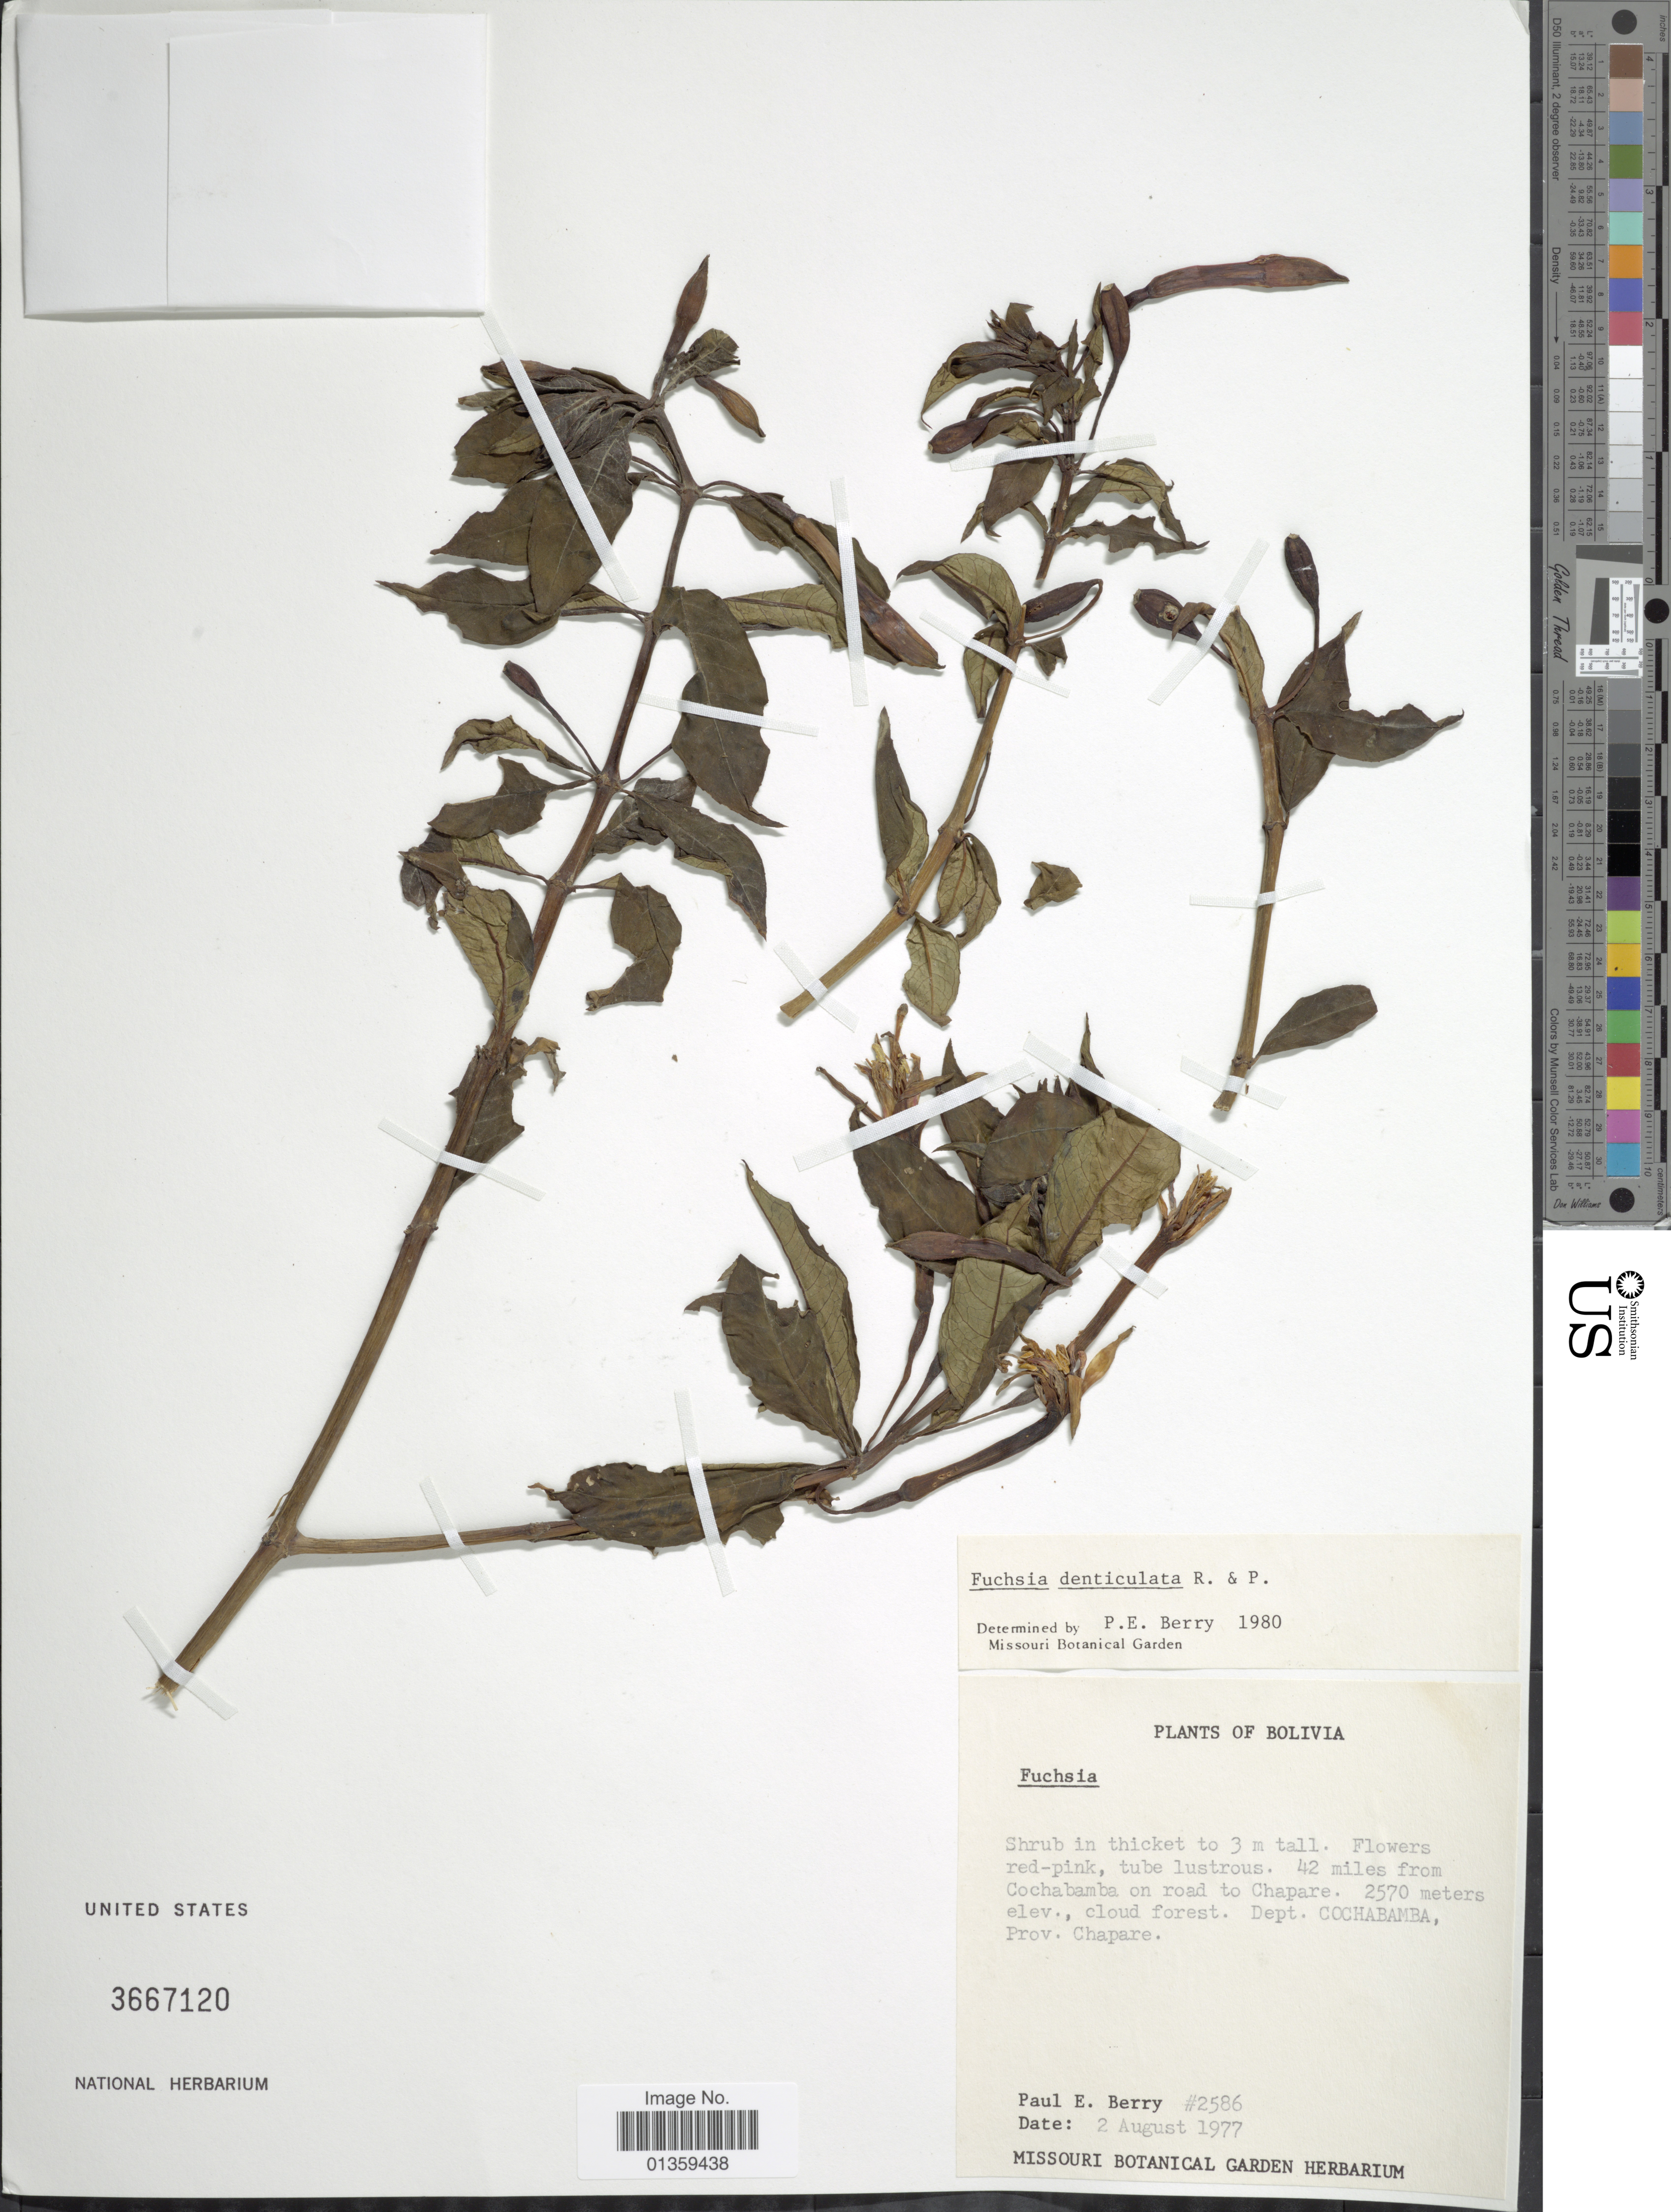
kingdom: Plantae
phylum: Tracheophyta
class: Magnoliopsida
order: Myrtales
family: Onagraceae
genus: Fuchsia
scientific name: Fuchsia denticulata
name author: Ruiz & Pav.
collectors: P. E. Berry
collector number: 2586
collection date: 1977-08-02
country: Bolivia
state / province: Cochabamba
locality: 42 miles from Cochabamba on road to Chapare, Prov. Chapare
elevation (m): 2570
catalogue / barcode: US 3667120